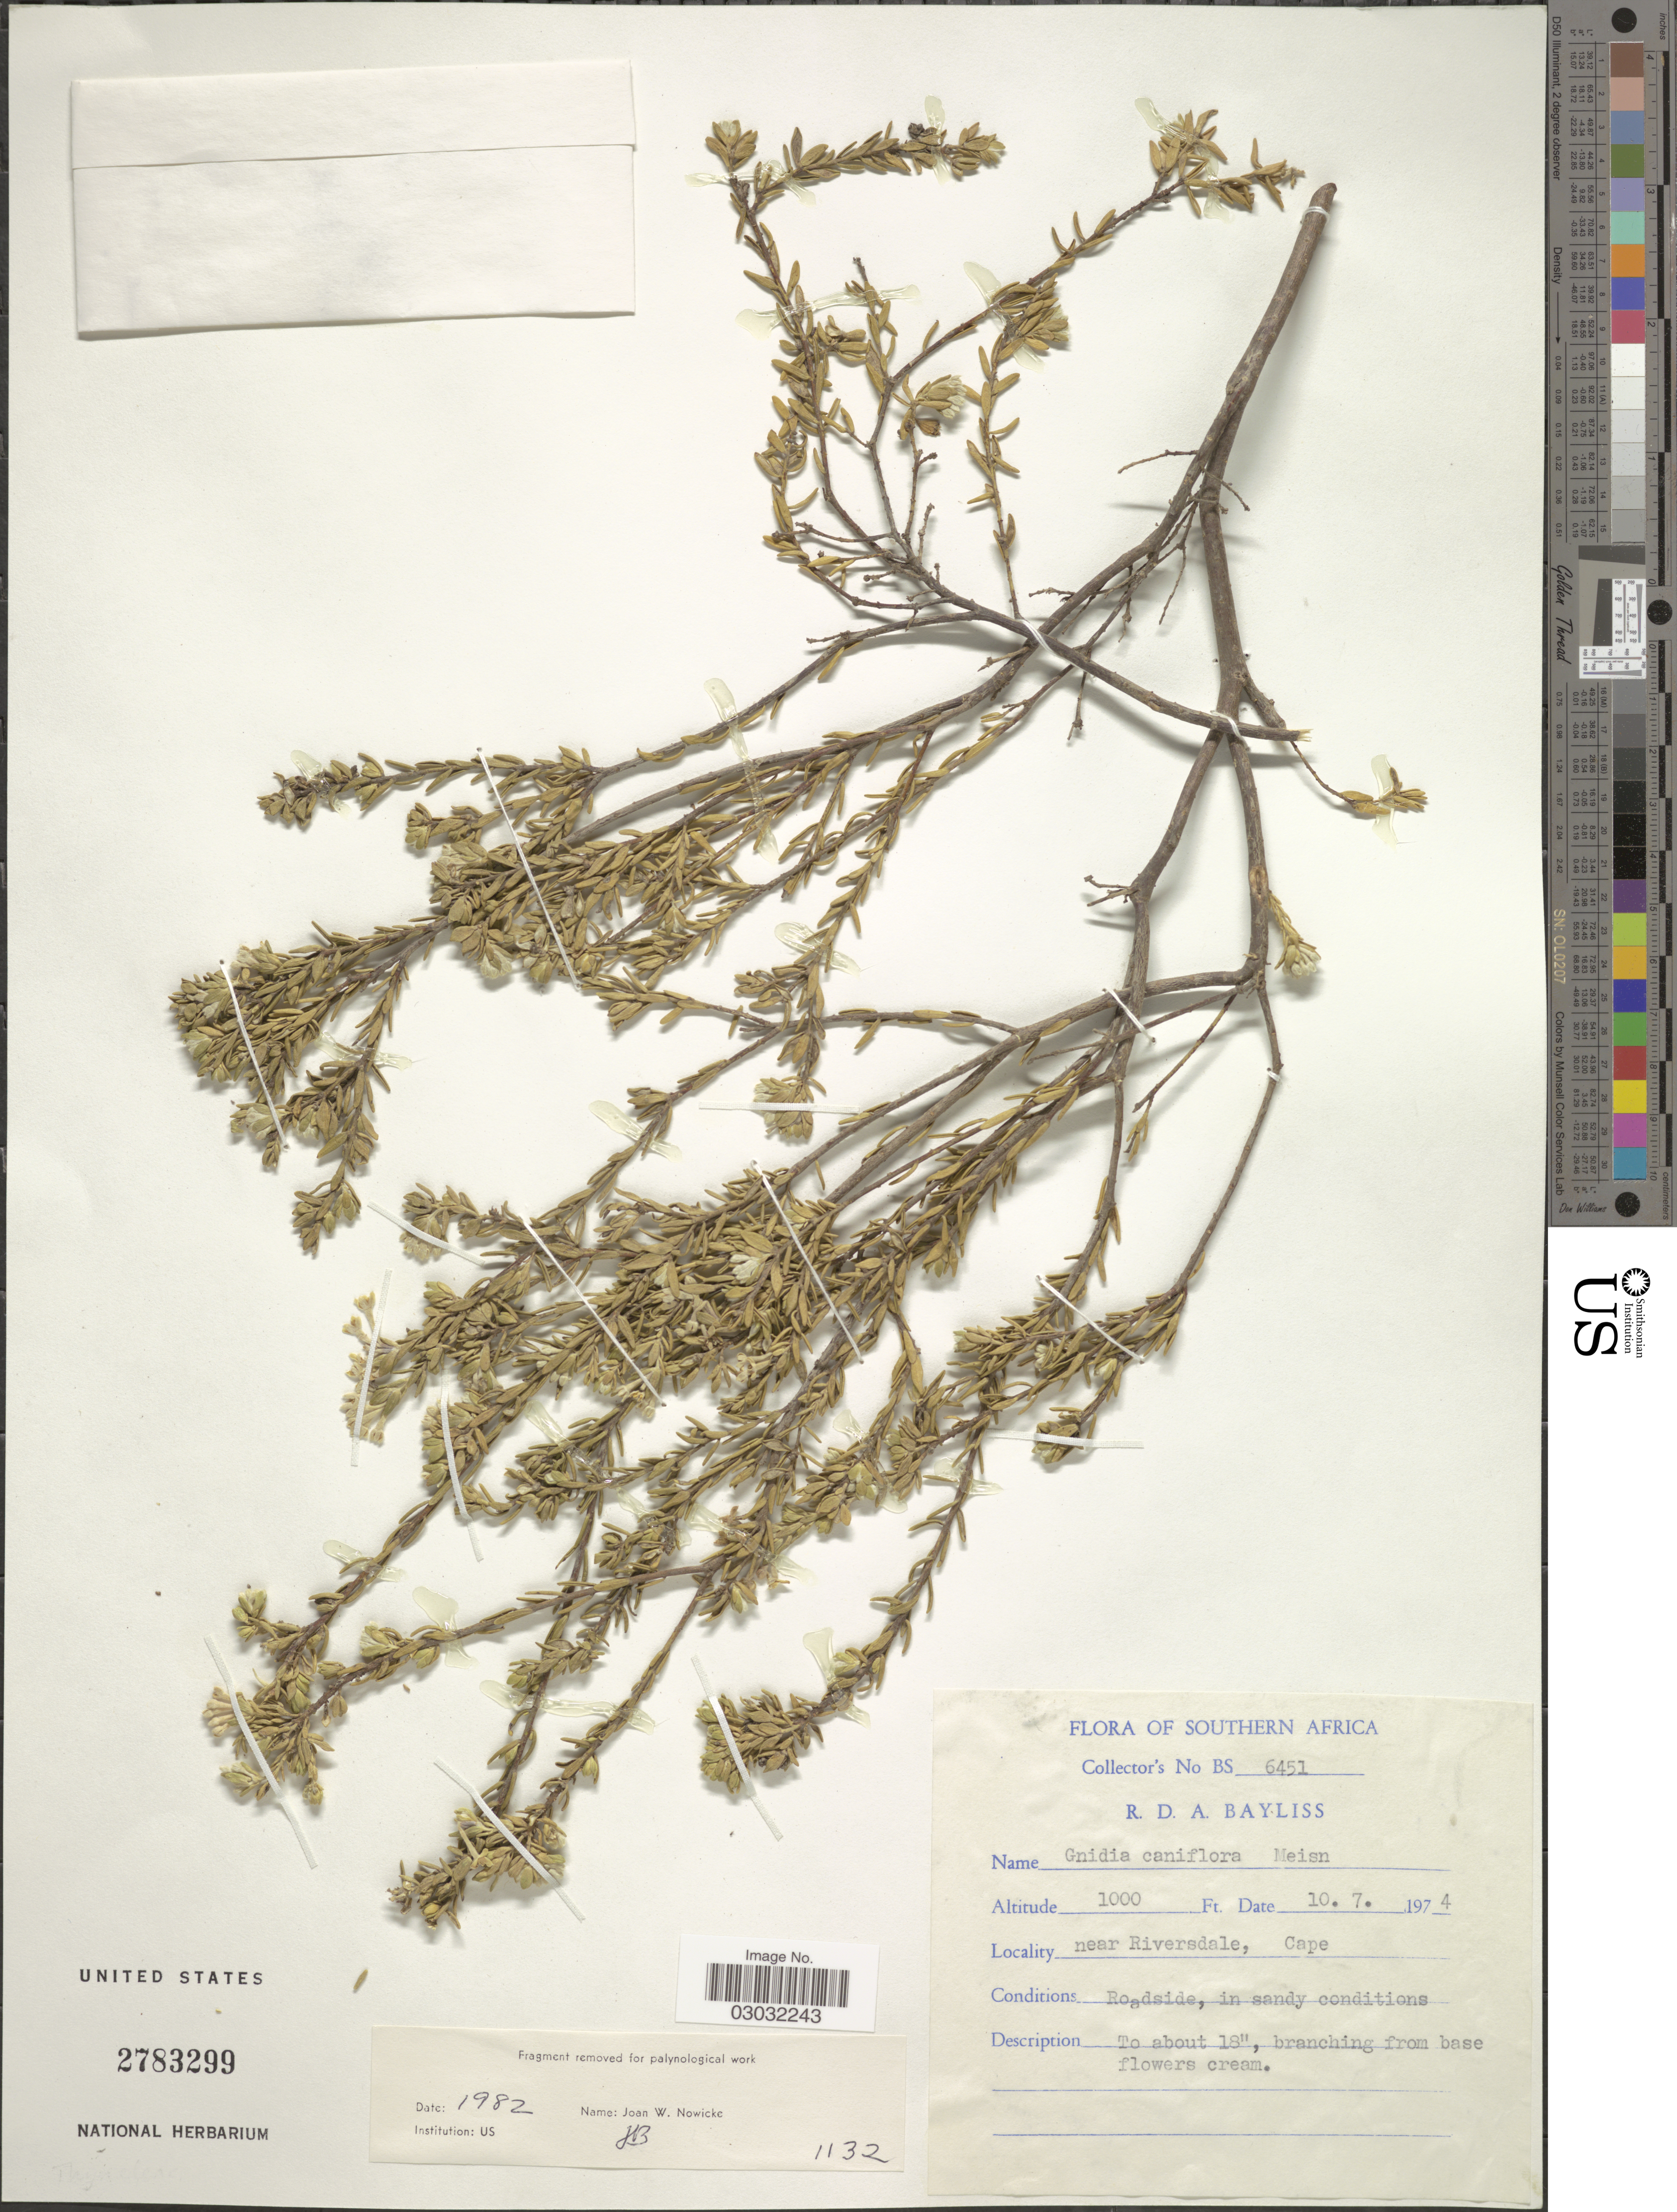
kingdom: Plantae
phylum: Tracheophyta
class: Magnoliopsida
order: Malvales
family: Thymelaeaceae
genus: Gnidia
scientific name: Gnidia caniflora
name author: Meisn.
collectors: R. Bayliss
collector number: BS6451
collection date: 1974-07-10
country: South Africa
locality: Southern Africa. Near Riversdale, Cape.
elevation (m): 305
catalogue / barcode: US 2783299